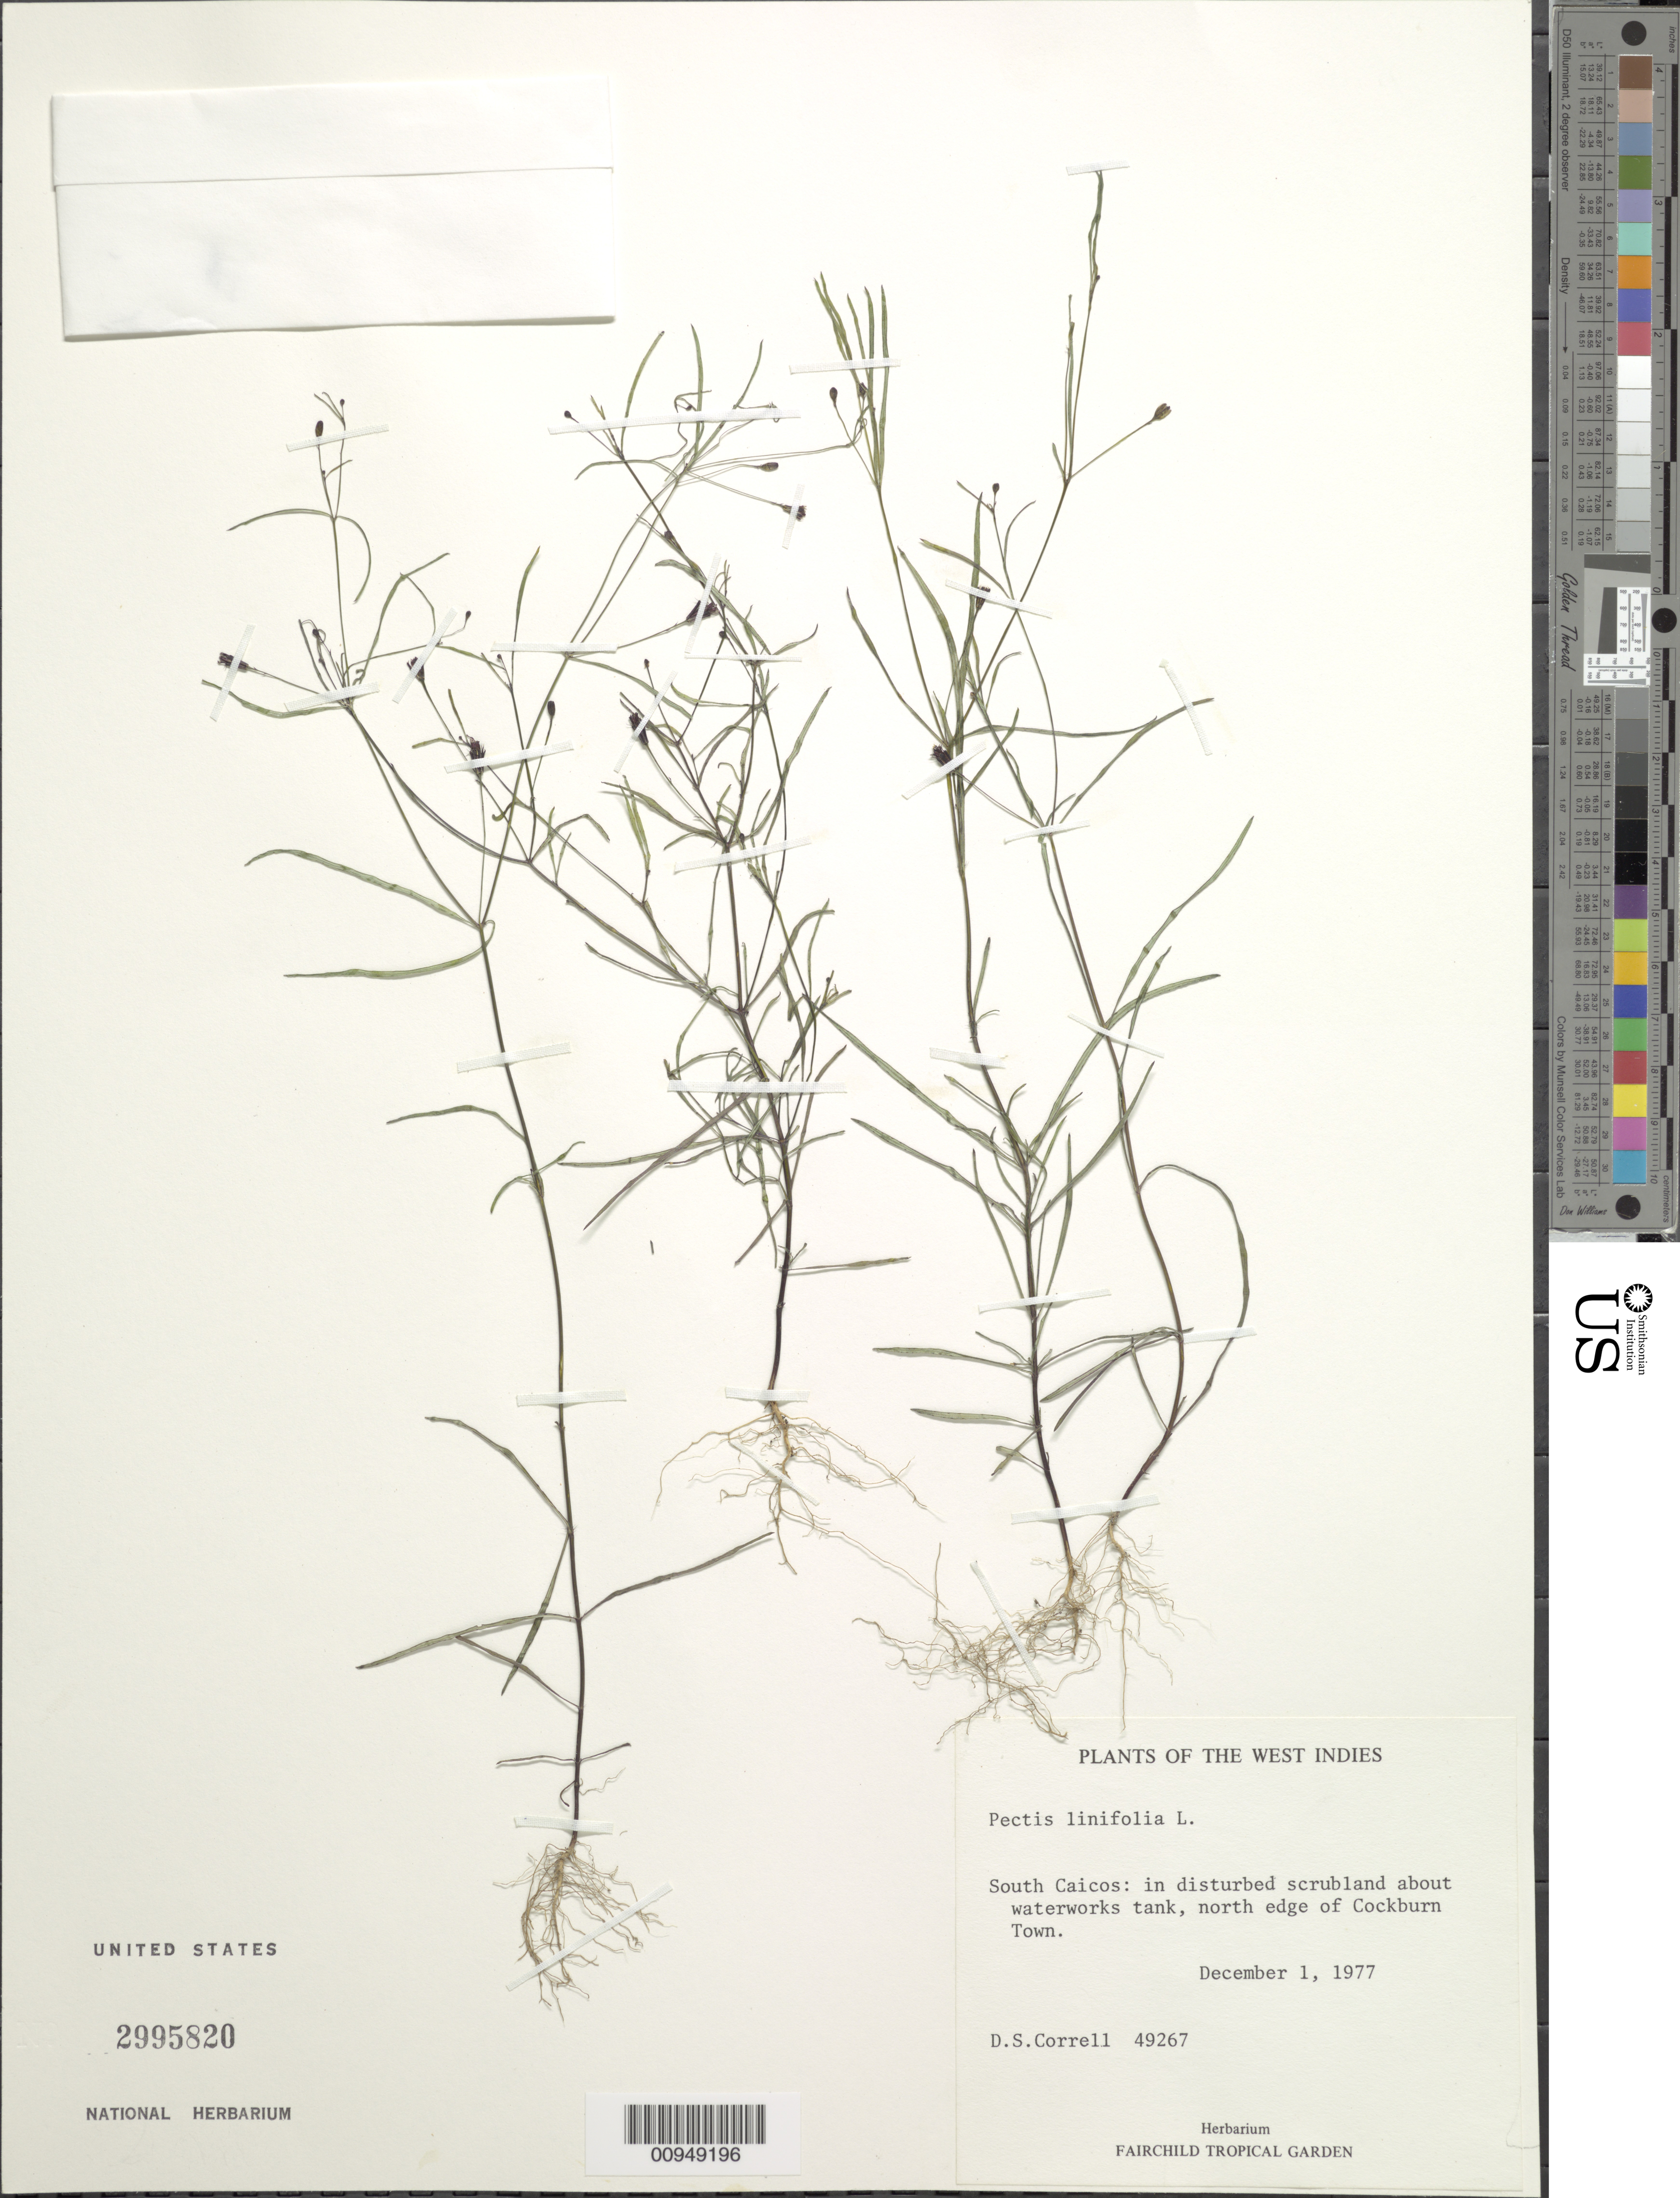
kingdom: Plantae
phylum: Tracheophyta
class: Magnoliopsida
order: Asterales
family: Asteraceae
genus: Pectis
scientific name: Pectis linifolia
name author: L.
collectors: D. S. Correll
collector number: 49267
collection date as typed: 01 Dec 1977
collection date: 1977-12-01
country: Turks and Caicos Islands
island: South Caicos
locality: Scrubland about waterworks tank, north edge of Cockburn Town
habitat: In disturbed scrubland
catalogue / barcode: US 2995820